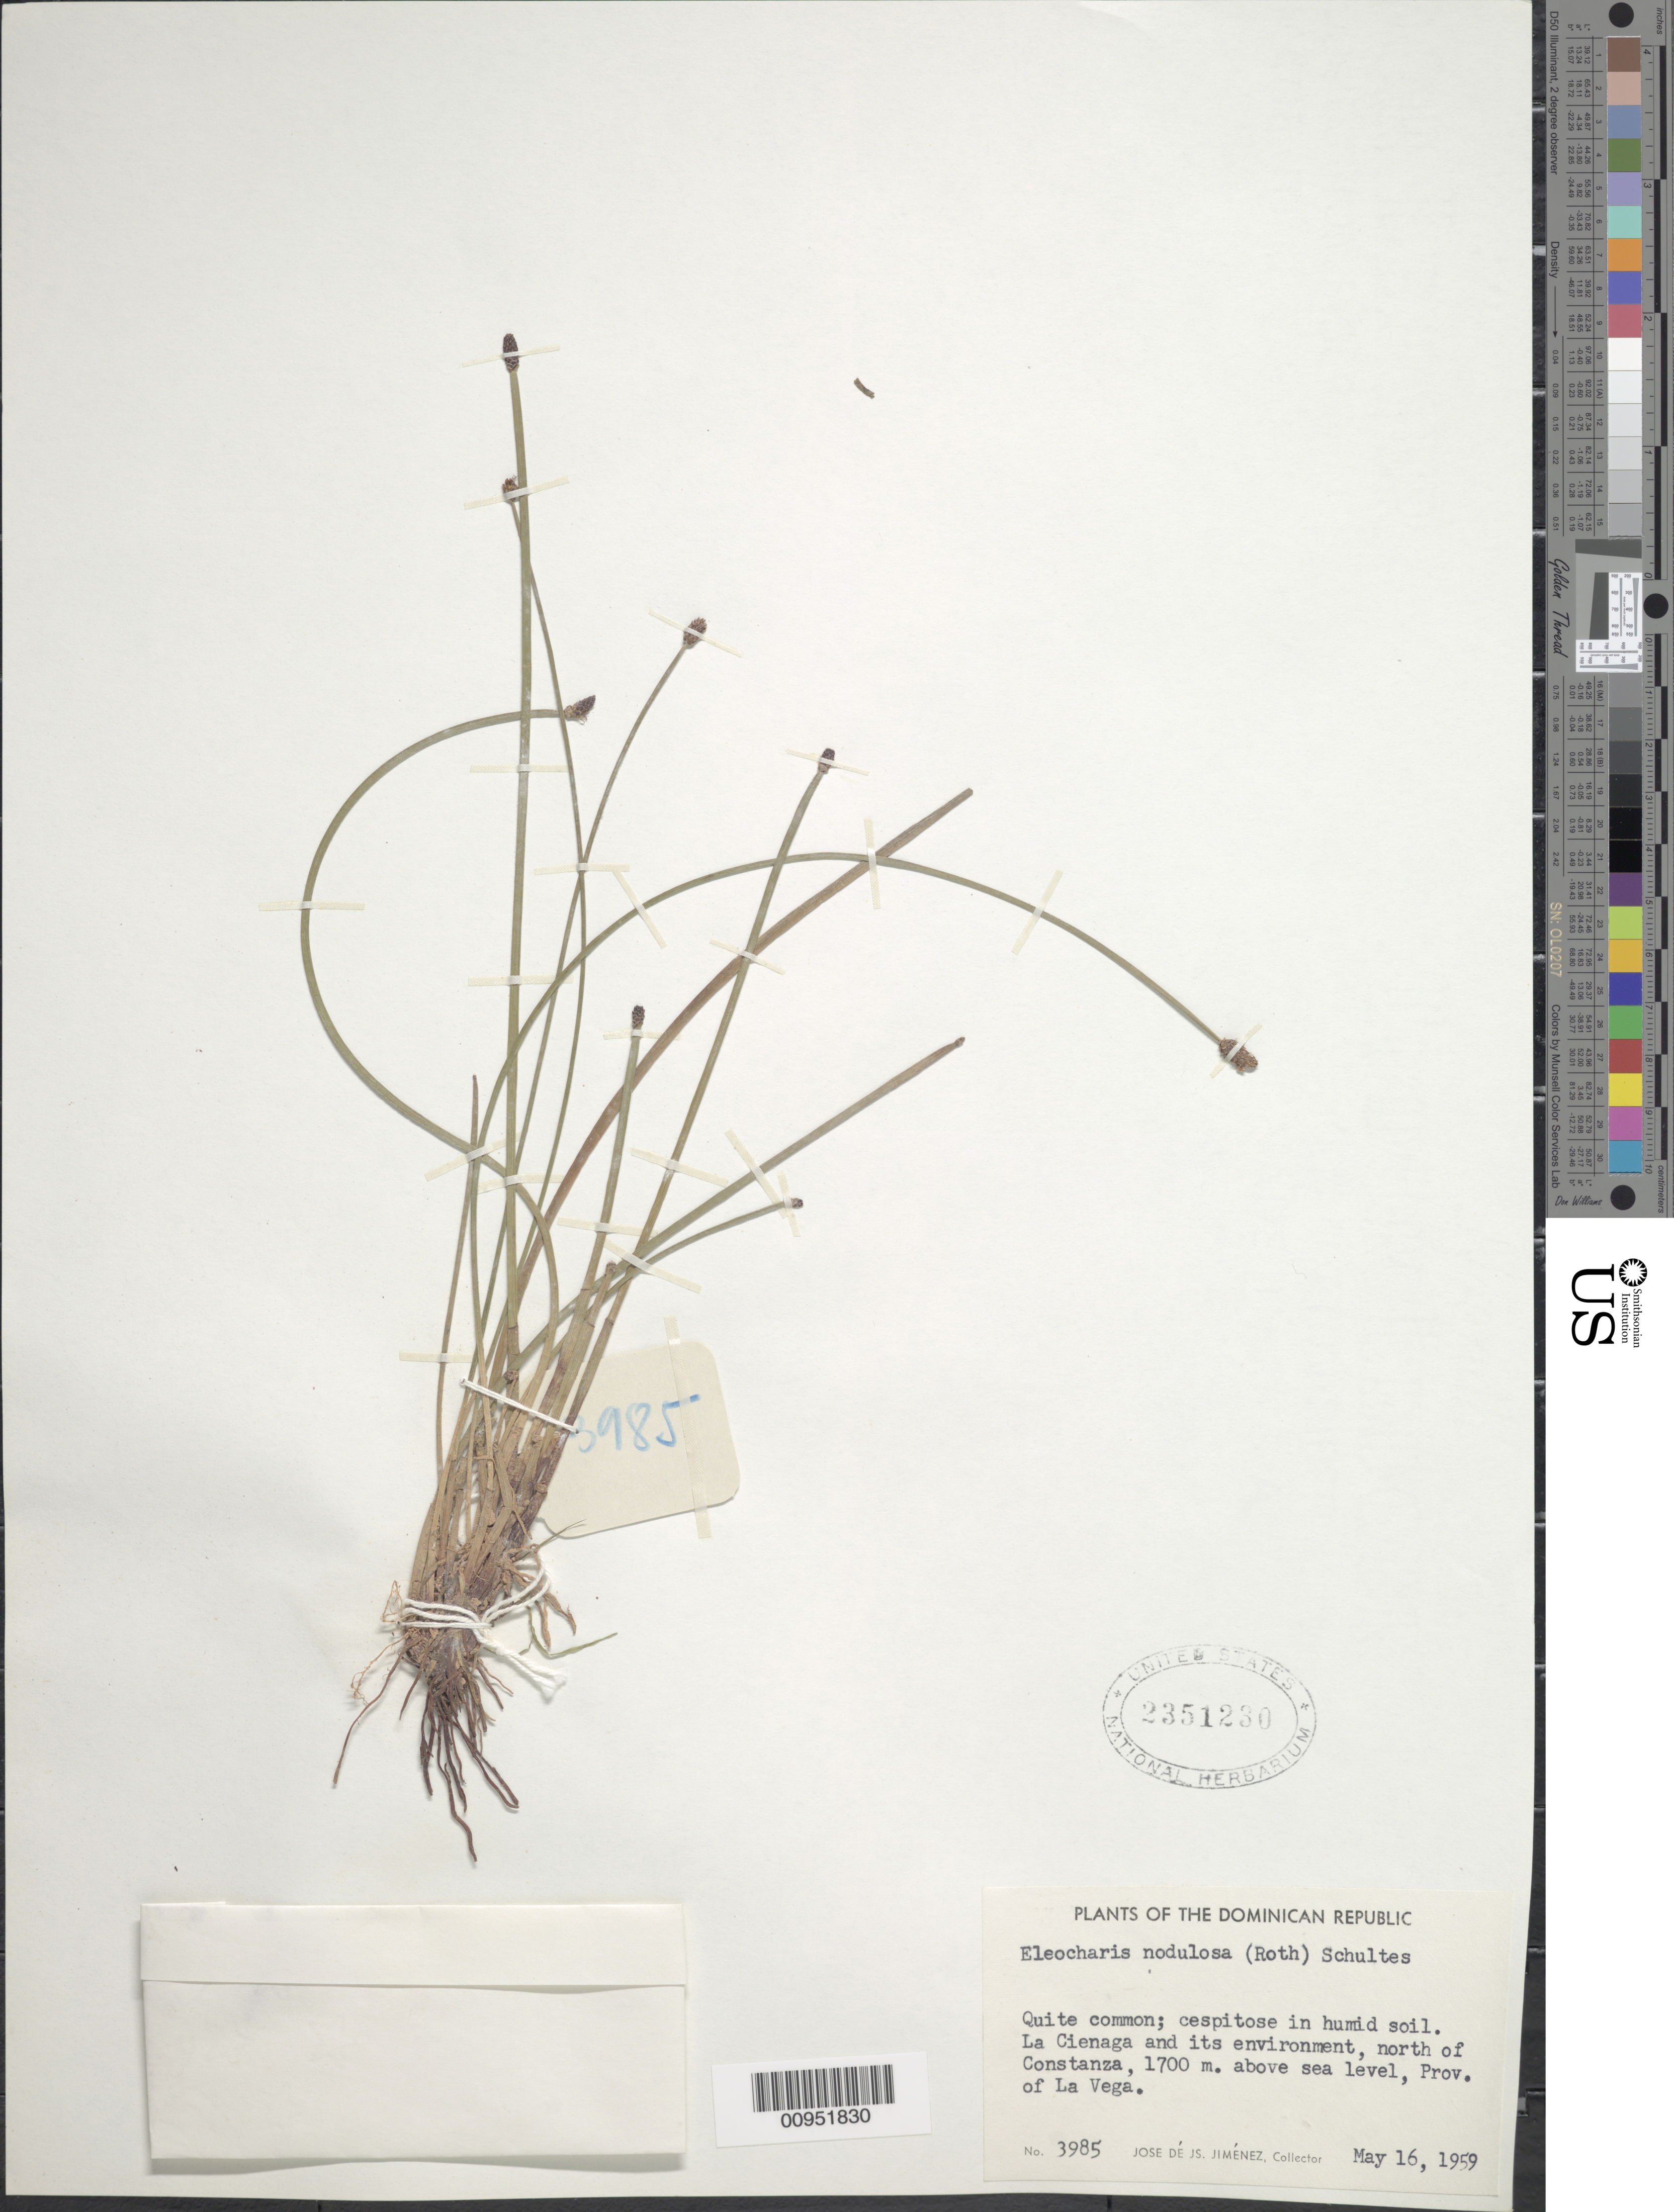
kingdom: Plantae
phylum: Tracheophyta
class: Liliopsida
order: Poales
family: Cyperaceae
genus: Eleocharis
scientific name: Eleocharis montana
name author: (Kunth) Roem. & Schult.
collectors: J. J. Jiménez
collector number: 3985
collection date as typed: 16 May 1959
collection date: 1959-05-16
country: Dominican Republic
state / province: La Vega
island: Hispaniola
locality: La Cienaga and its environment, N of Constanza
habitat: In humid soil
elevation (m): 1700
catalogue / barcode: US 2351230